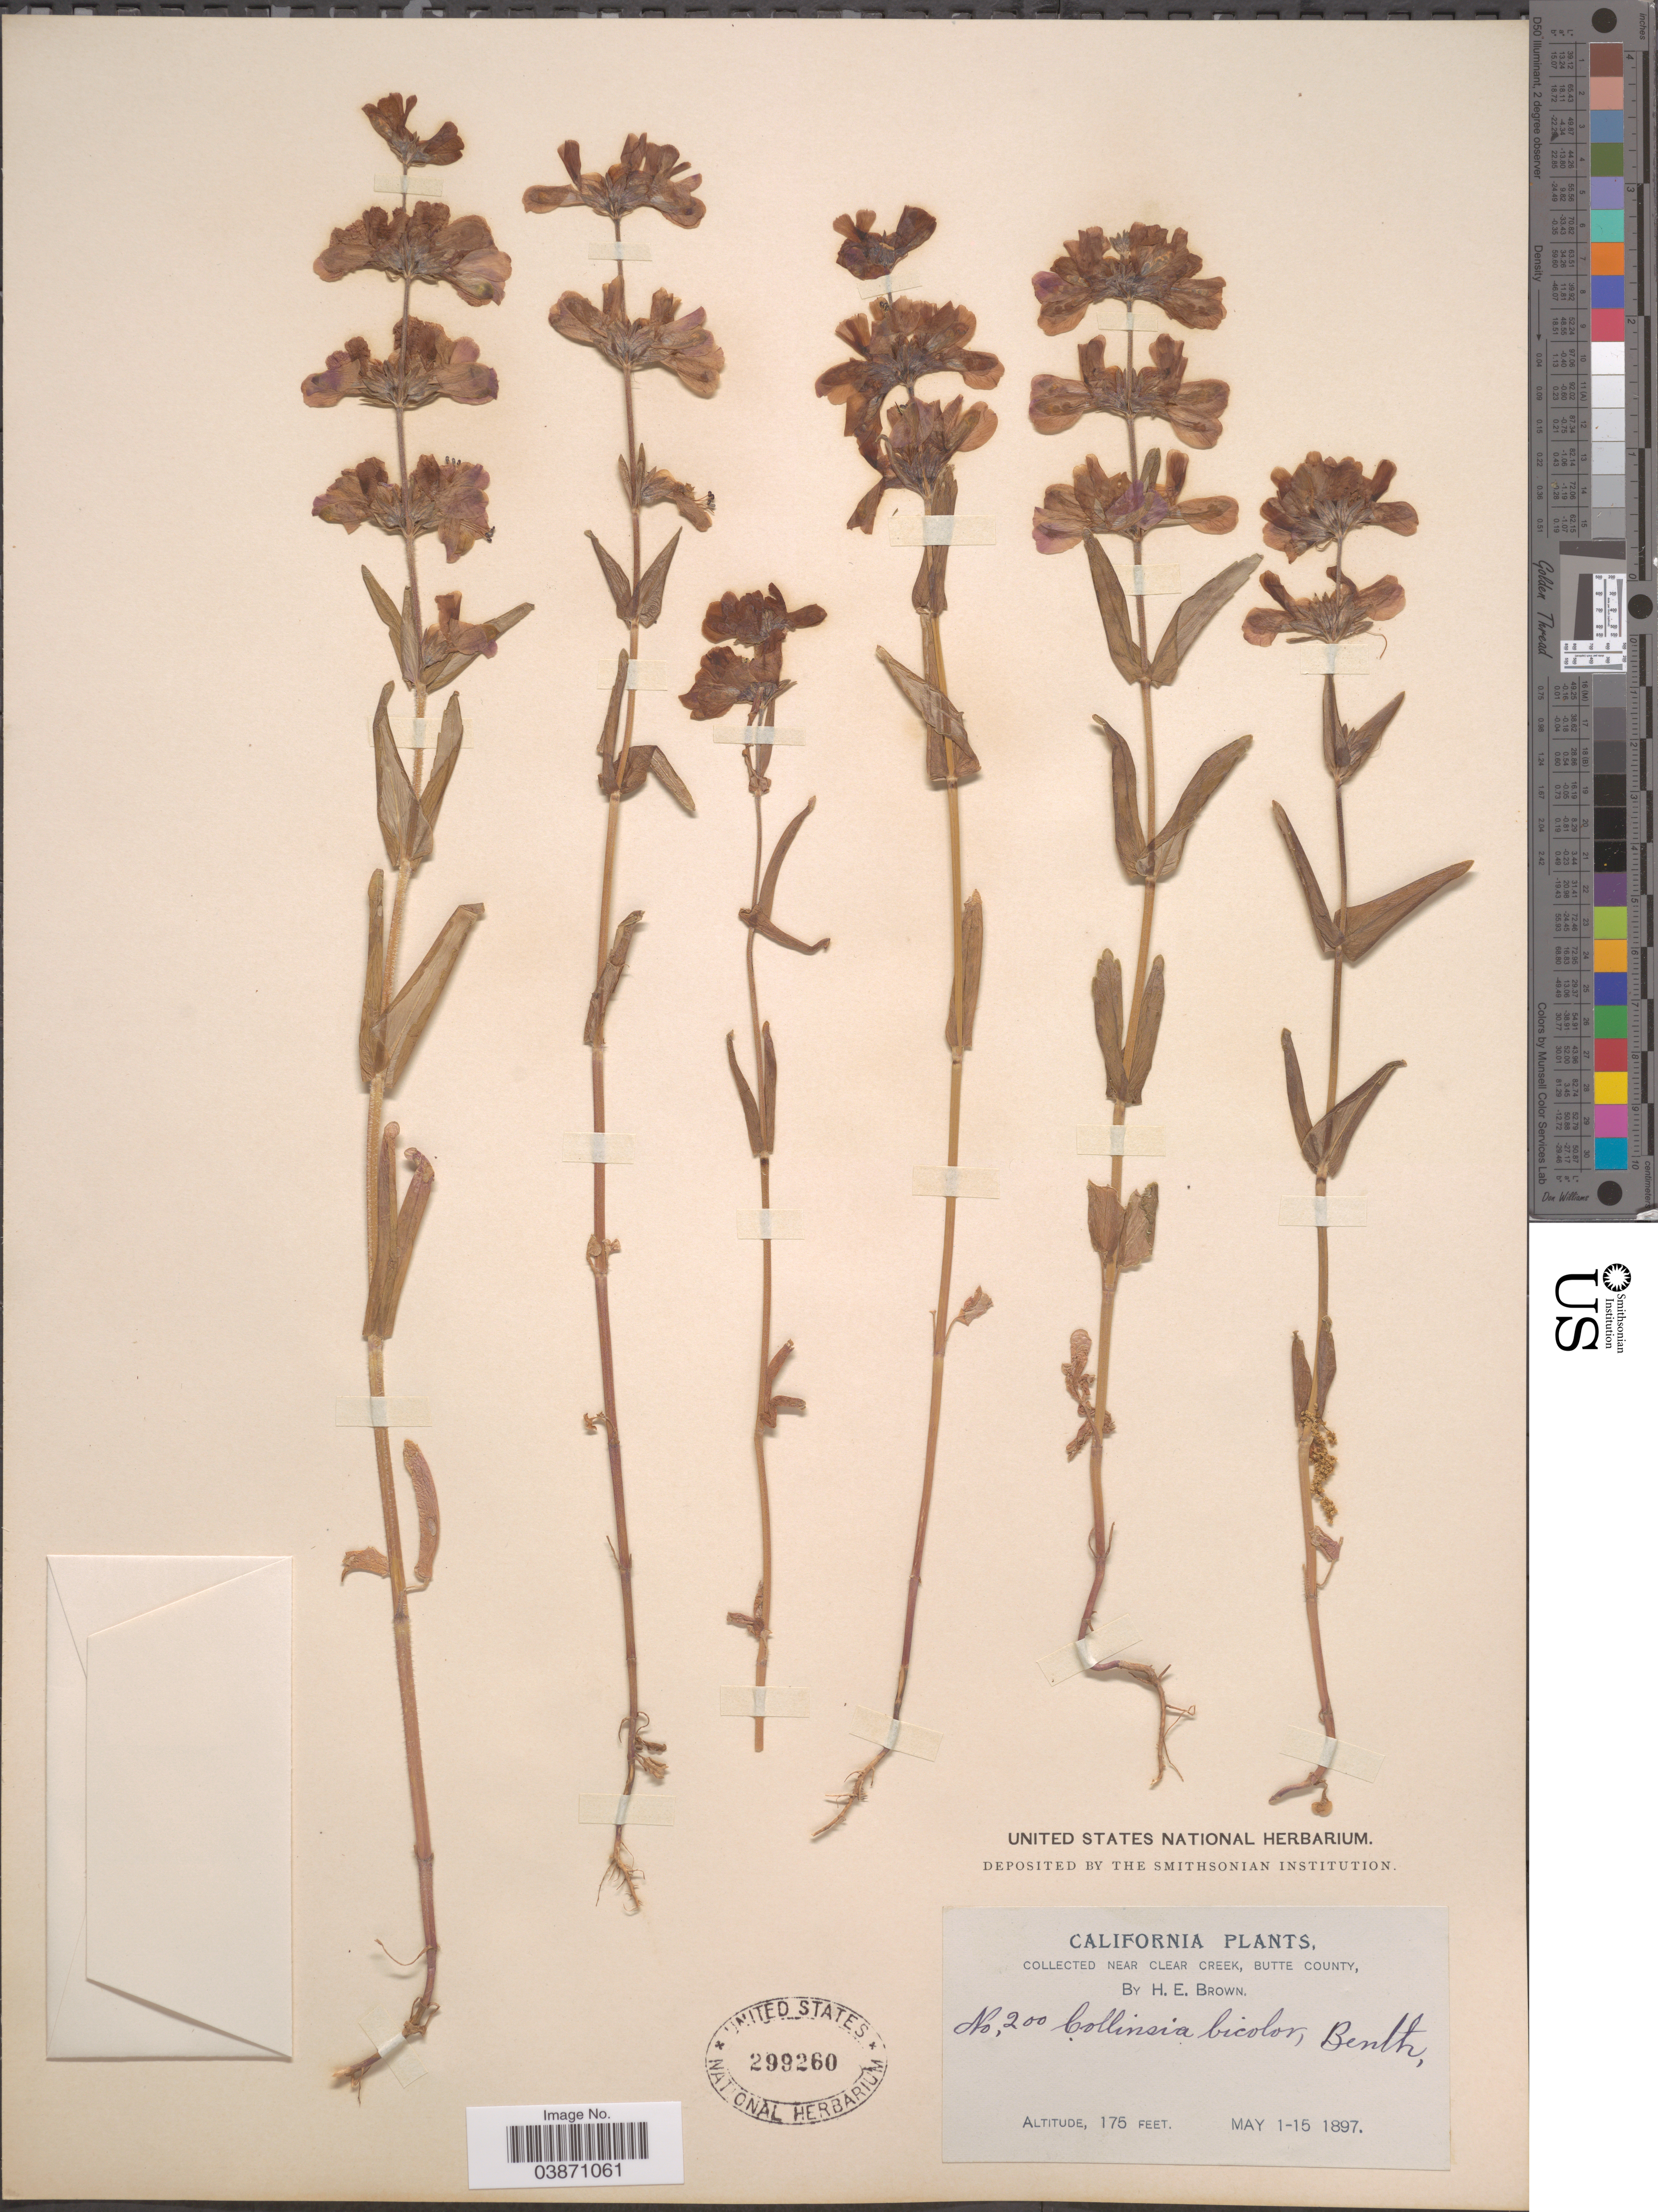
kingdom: Plantae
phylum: Tracheophyta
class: Magnoliopsida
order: Lamiales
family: Plantaginaceae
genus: Collinsia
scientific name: Collinsia bicolor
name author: Raf.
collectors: H. E. Brown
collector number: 200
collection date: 1897-05-01/1897-05-15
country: United States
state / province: California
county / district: Butte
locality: Near Clear Creek, Butte County.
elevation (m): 53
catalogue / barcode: US 299260